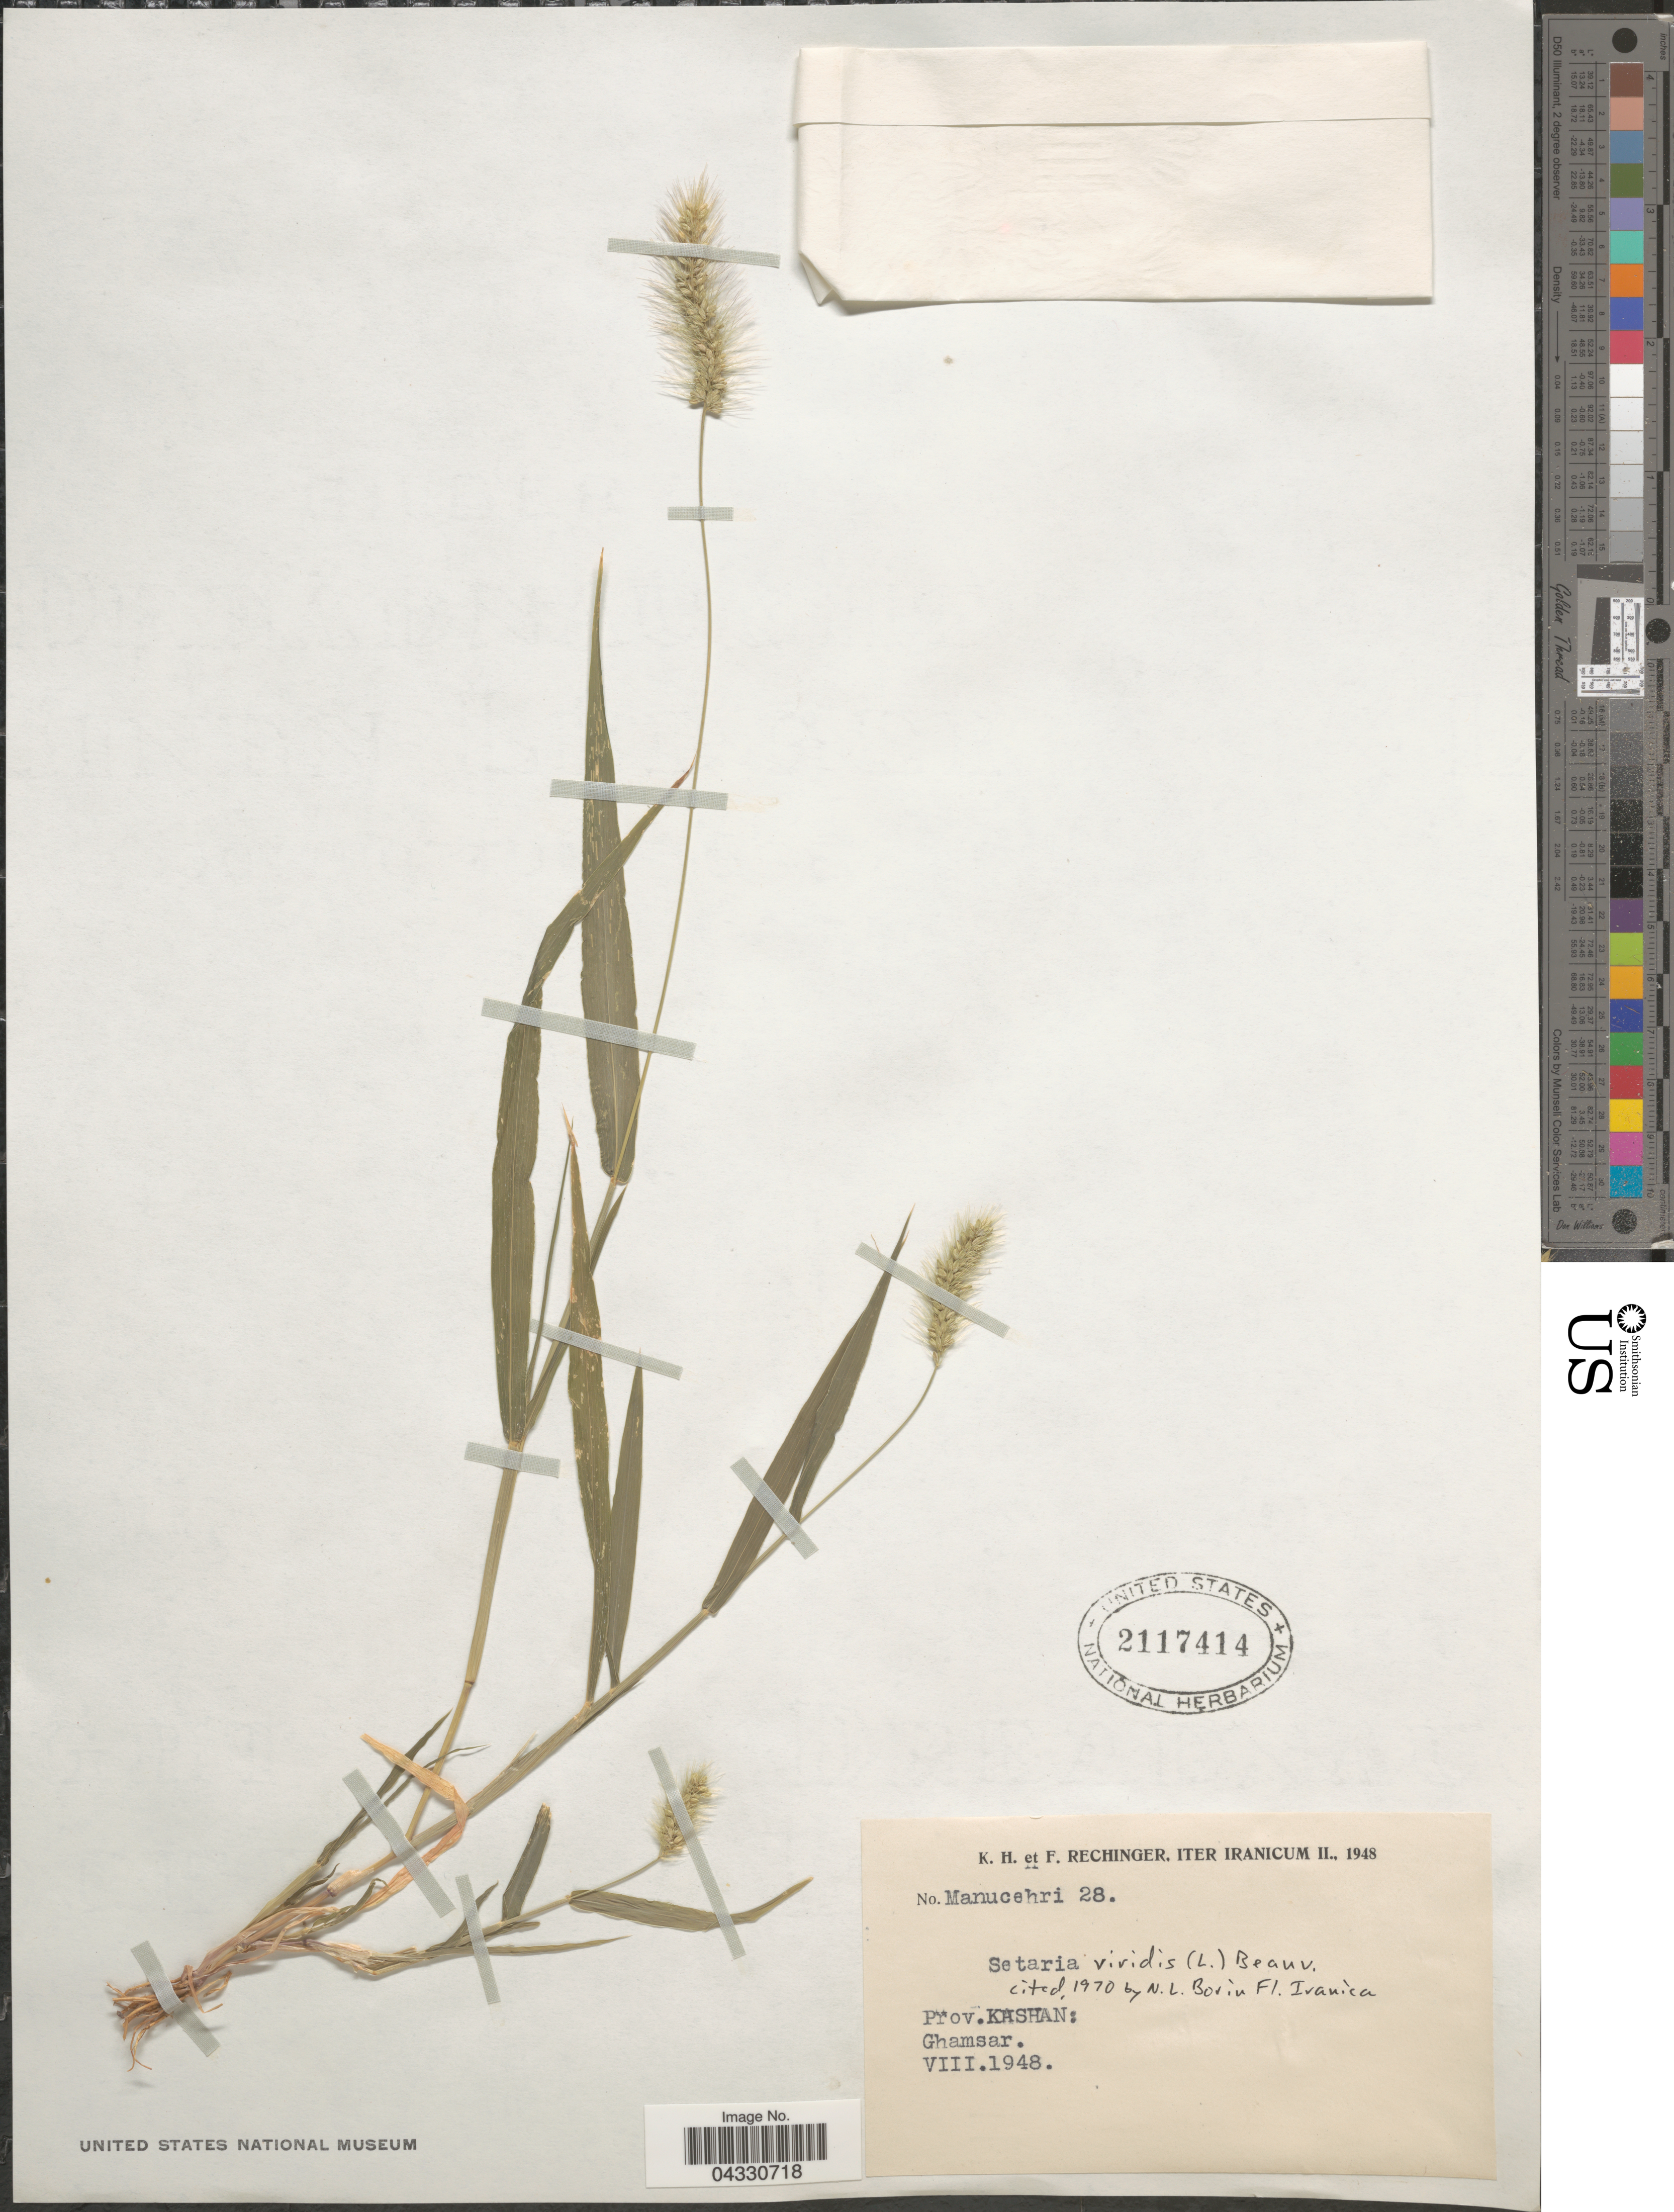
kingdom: Plantae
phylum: Tracheophyta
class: Liliopsida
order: Poales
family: Poaceae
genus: Setaria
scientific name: Setaria viridis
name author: (L.) P. Beauv.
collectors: K. H. Rechinger & F. Rechinger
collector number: Manucehri 28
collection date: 1948-08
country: Iran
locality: Iter Iranicum II., 1948. Prov. Kashan: Ghamsar.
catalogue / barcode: US 2117414